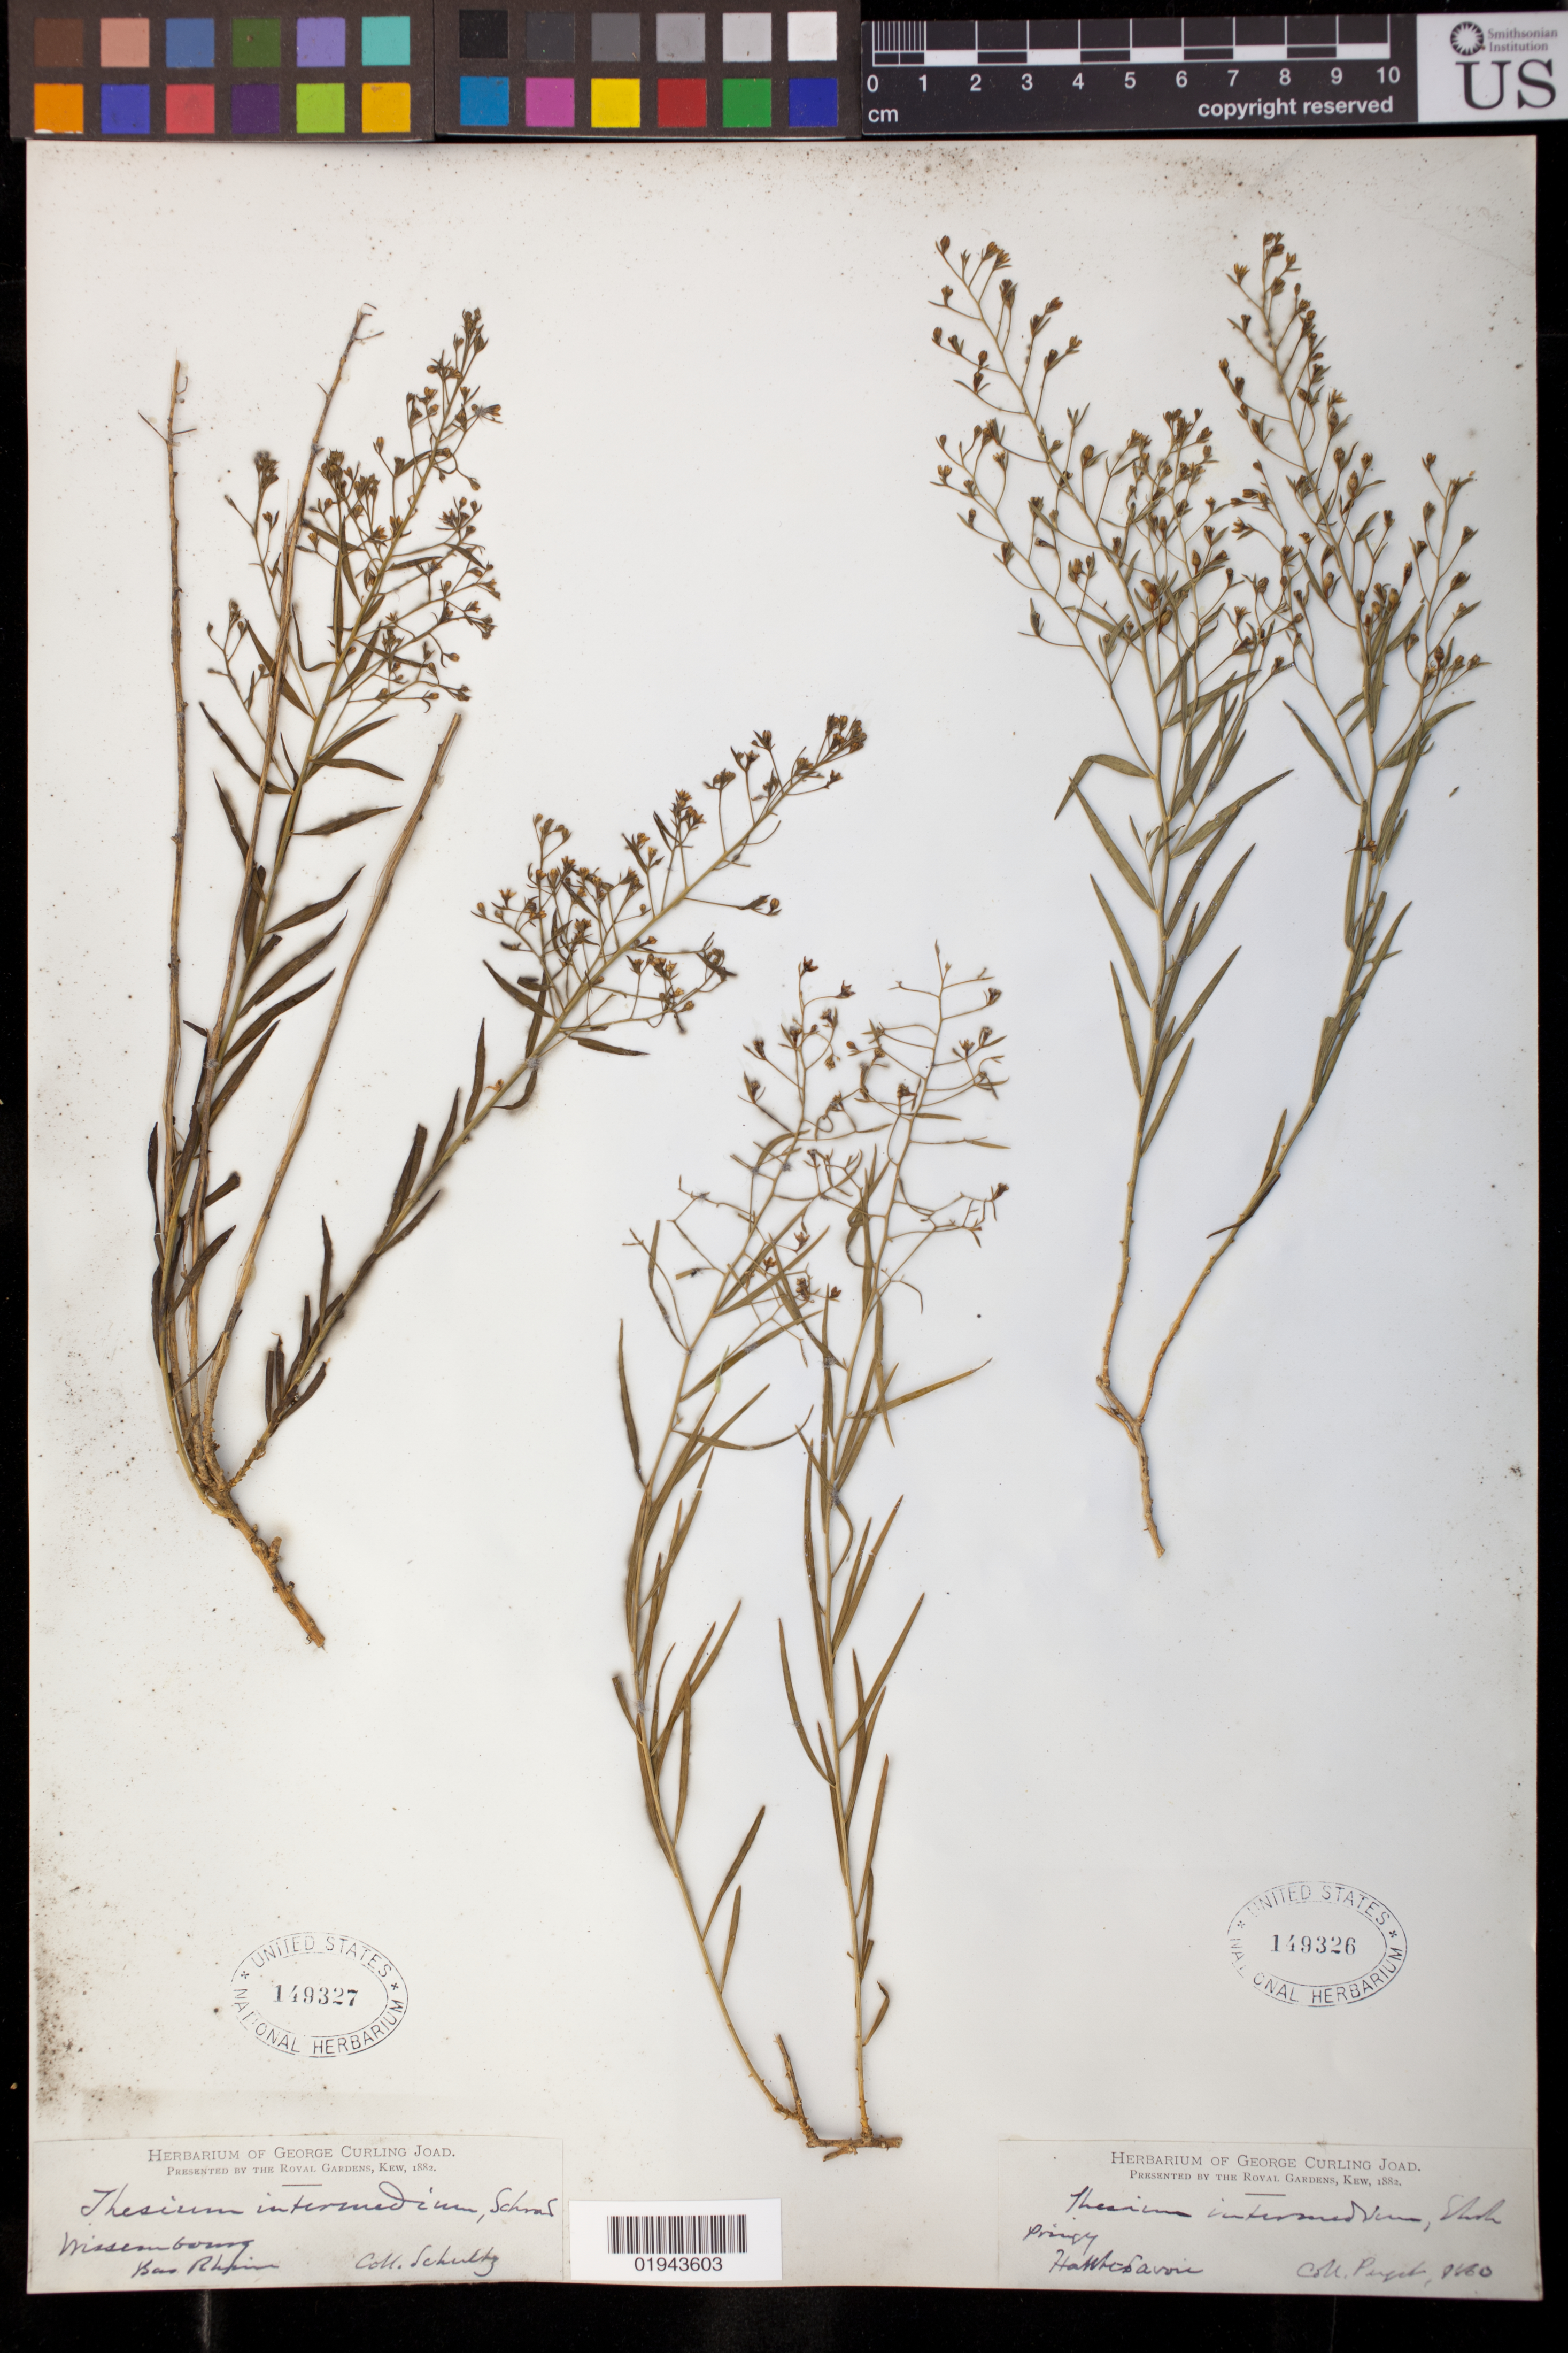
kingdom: Plantae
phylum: Tracheophyta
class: Magnoliopsida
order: Santalales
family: Thesiaceae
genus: Thesium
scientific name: Thesium intermedium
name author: Schrad.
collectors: -. Puget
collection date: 1860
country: France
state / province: Auvergne-Rhône-Alpes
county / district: Haute-Savoie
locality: Haute Savoie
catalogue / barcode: US 149326